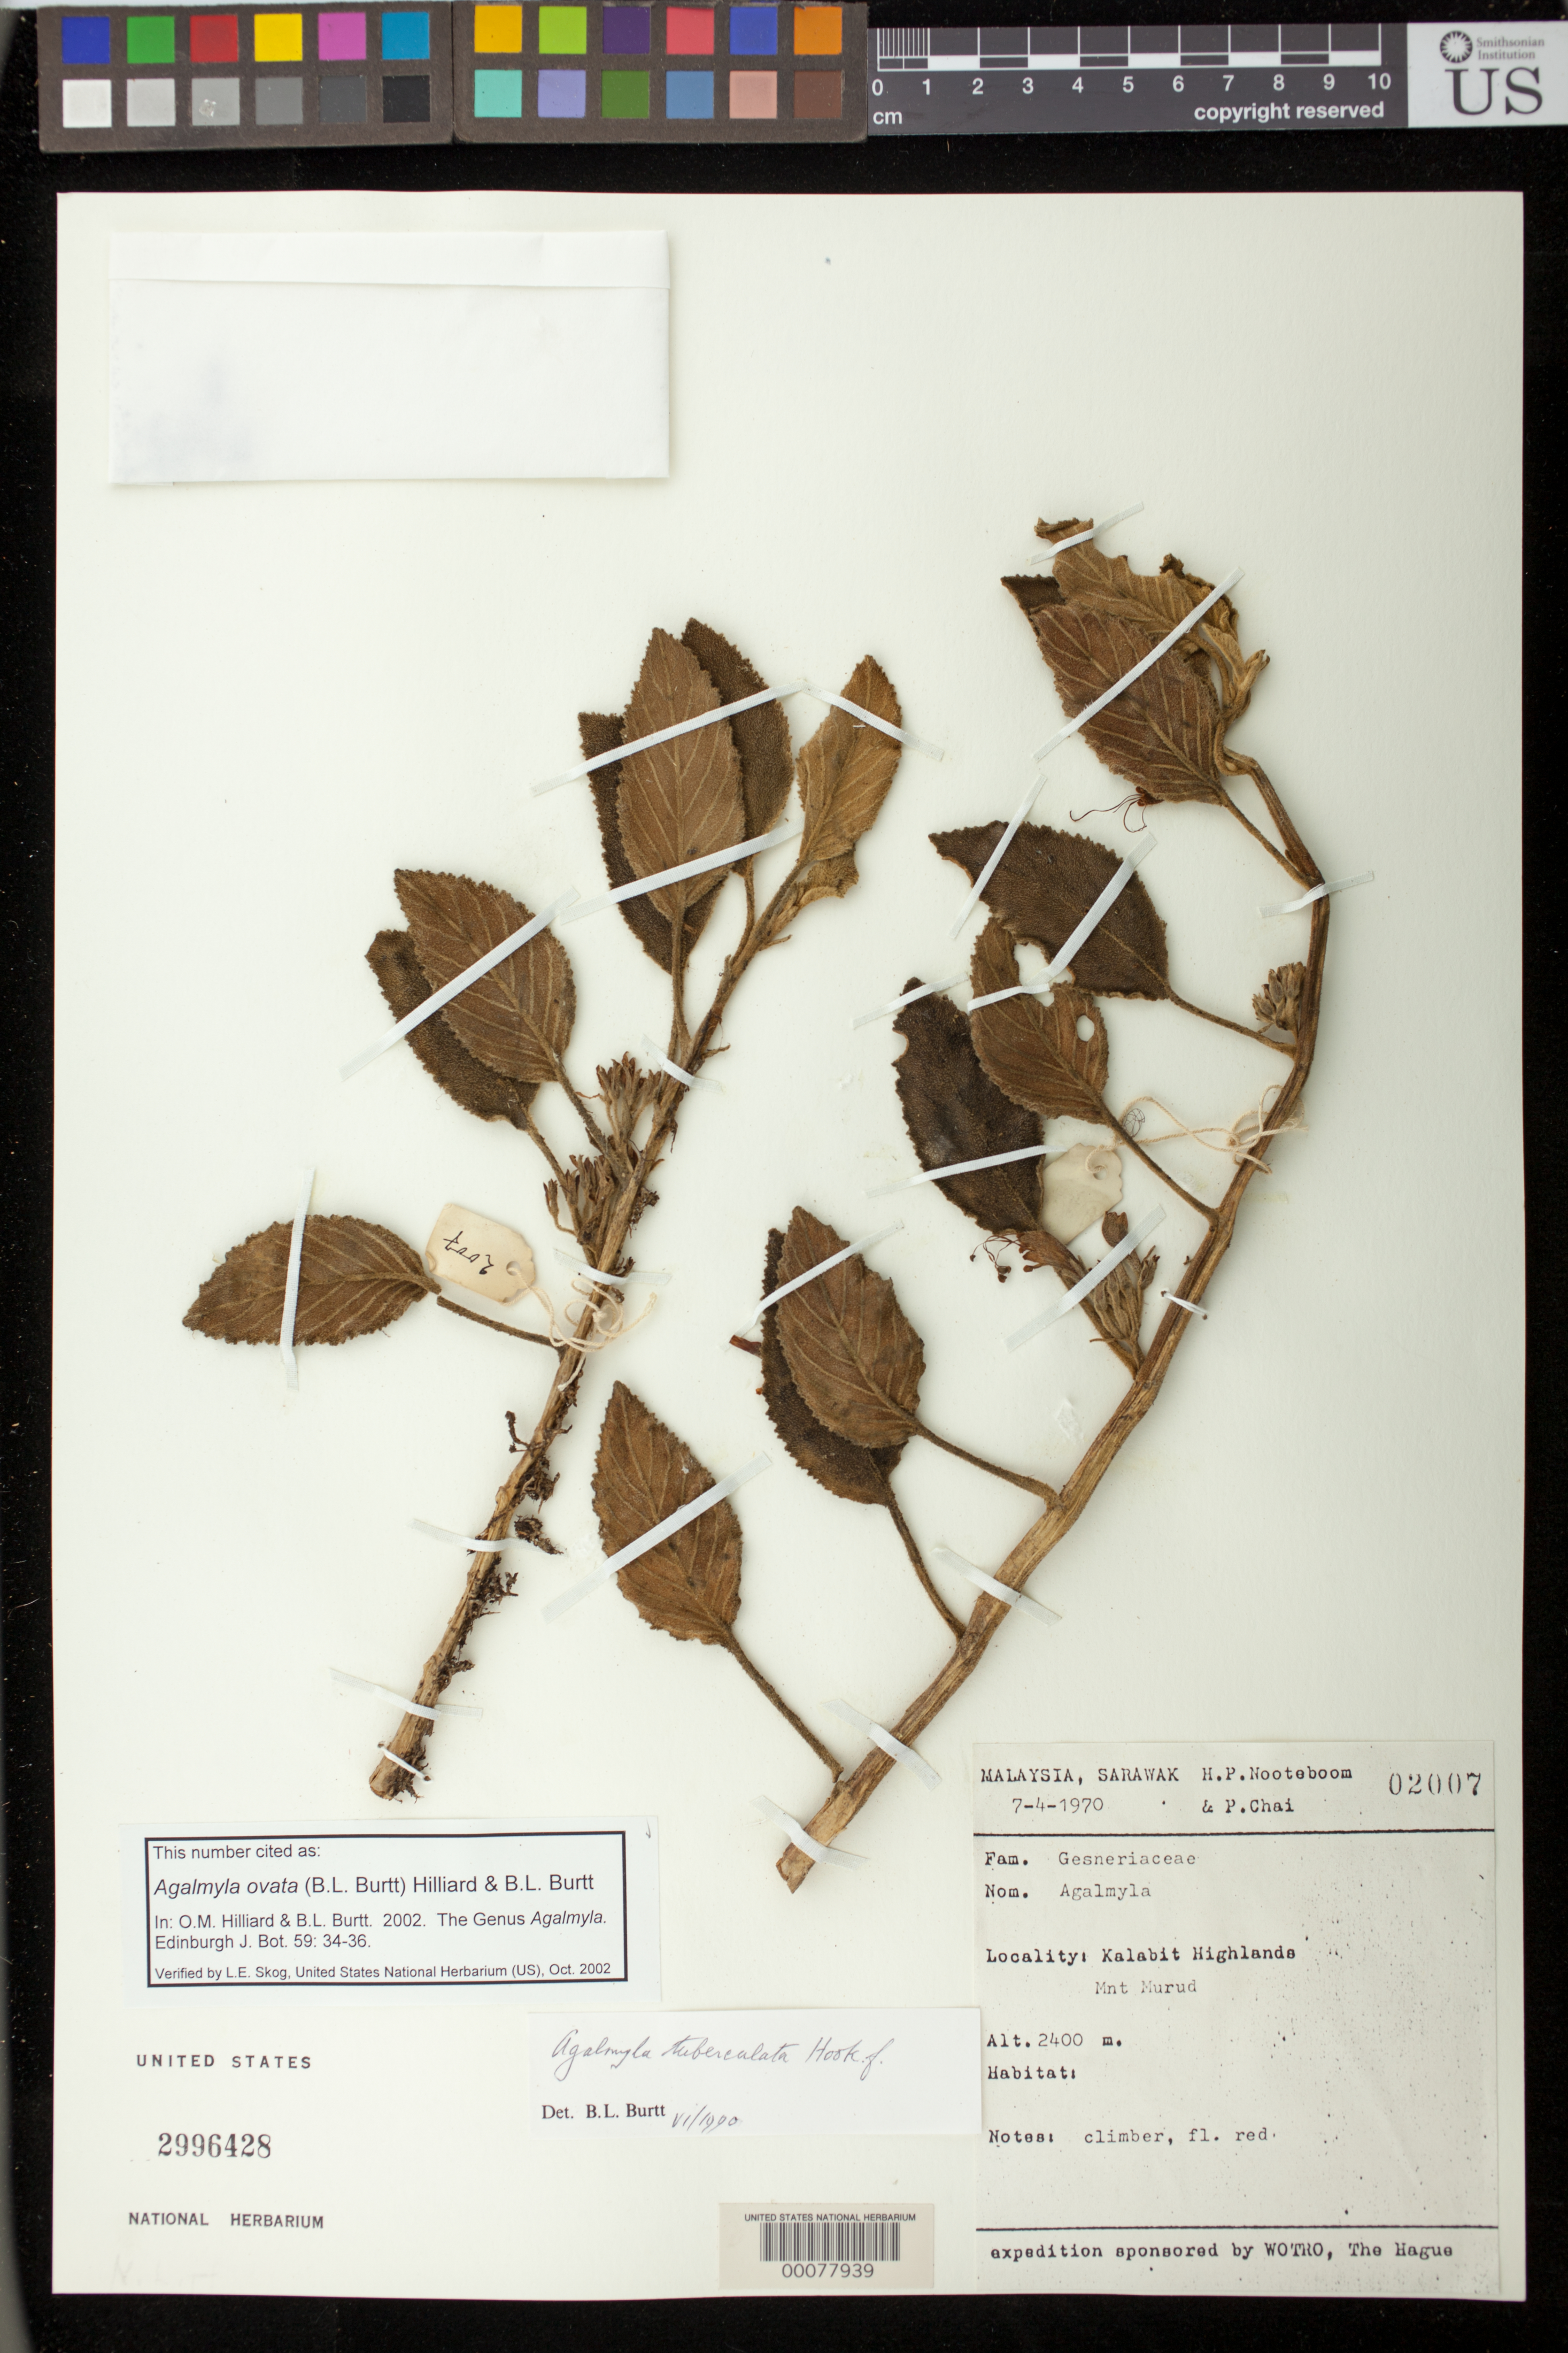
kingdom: Plantae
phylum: Tracheophyta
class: Magnoliopsida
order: Lamiales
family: Gesneriaceae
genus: Agalmyla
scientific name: Agalmyla ovata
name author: (B.L. Burtt) Hilliard & B.L. Burtt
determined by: Hilliard, O. M.; Burtt, B. L.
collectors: H. P. Nooteboom & P. Chai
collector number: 2007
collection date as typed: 07 Apr 1970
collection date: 1970-04-07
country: Malaysia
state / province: Sarawak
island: Borneo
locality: Kalabit Highlands, Mnt Murud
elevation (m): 2400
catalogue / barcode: US 2996428